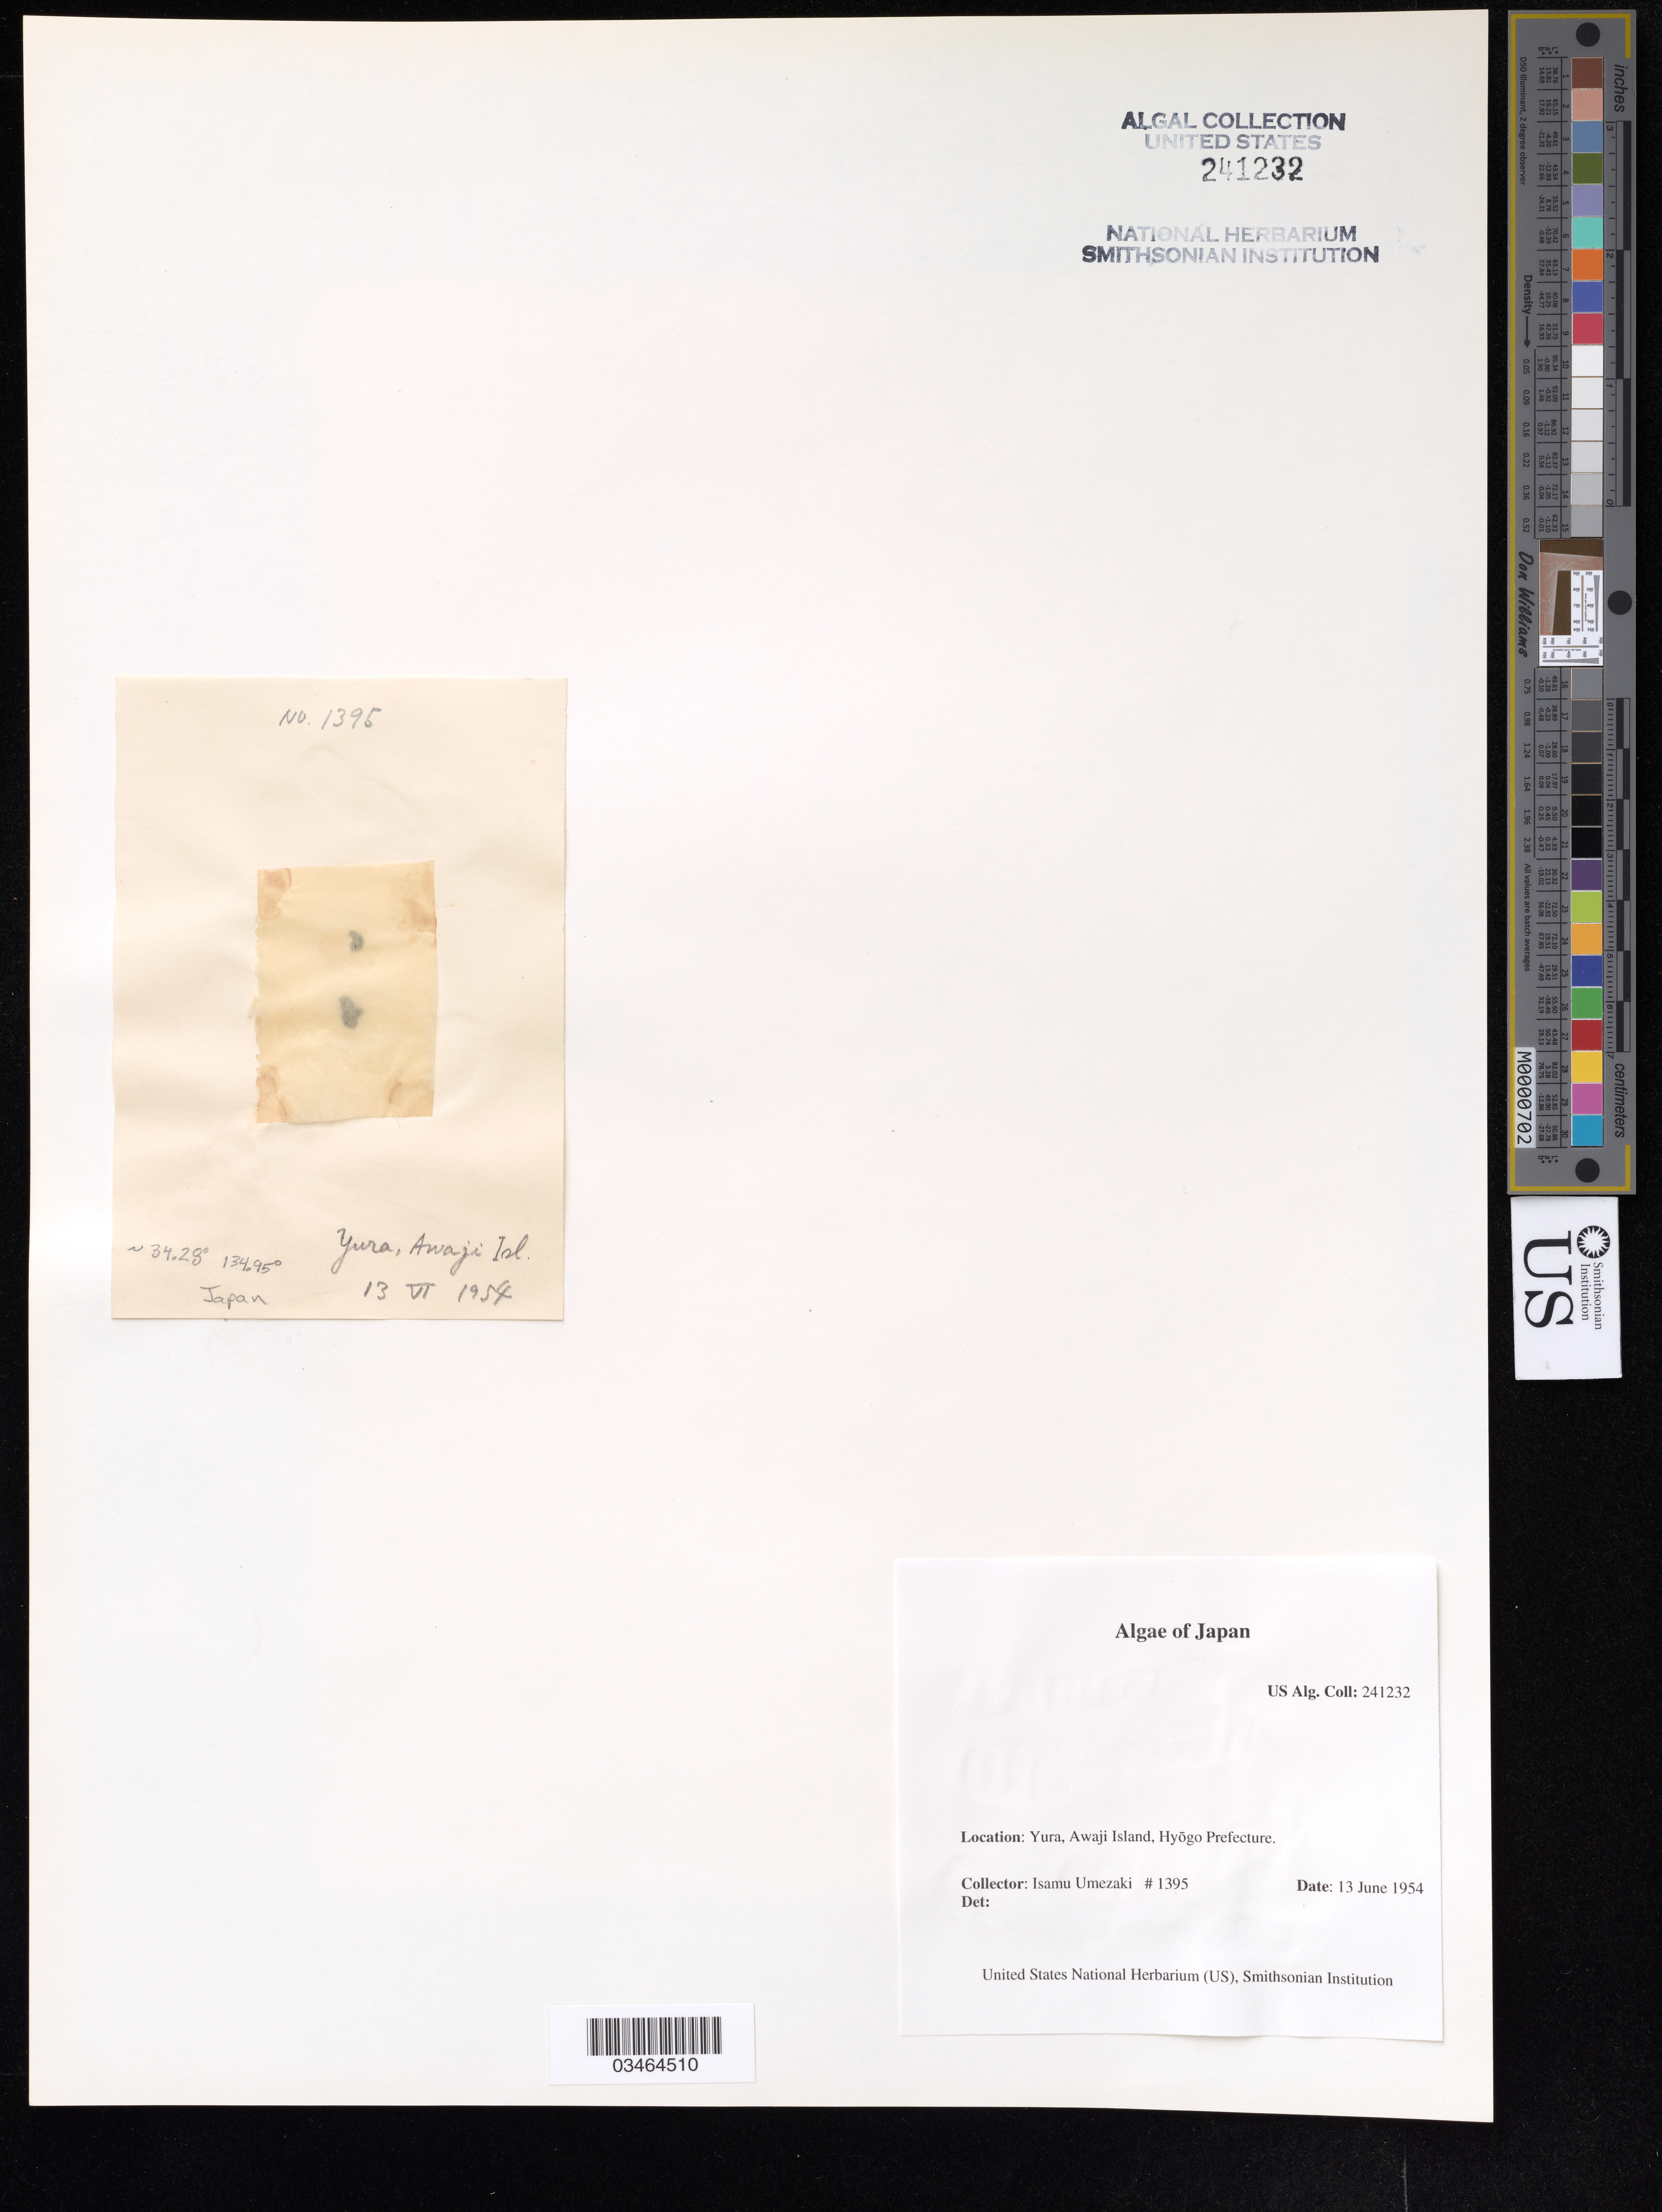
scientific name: Algae unknown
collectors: I. Umezaki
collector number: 1395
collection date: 1954-06-13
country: Japan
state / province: Hyogo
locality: Yura, Awaji Island.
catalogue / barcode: US 241232